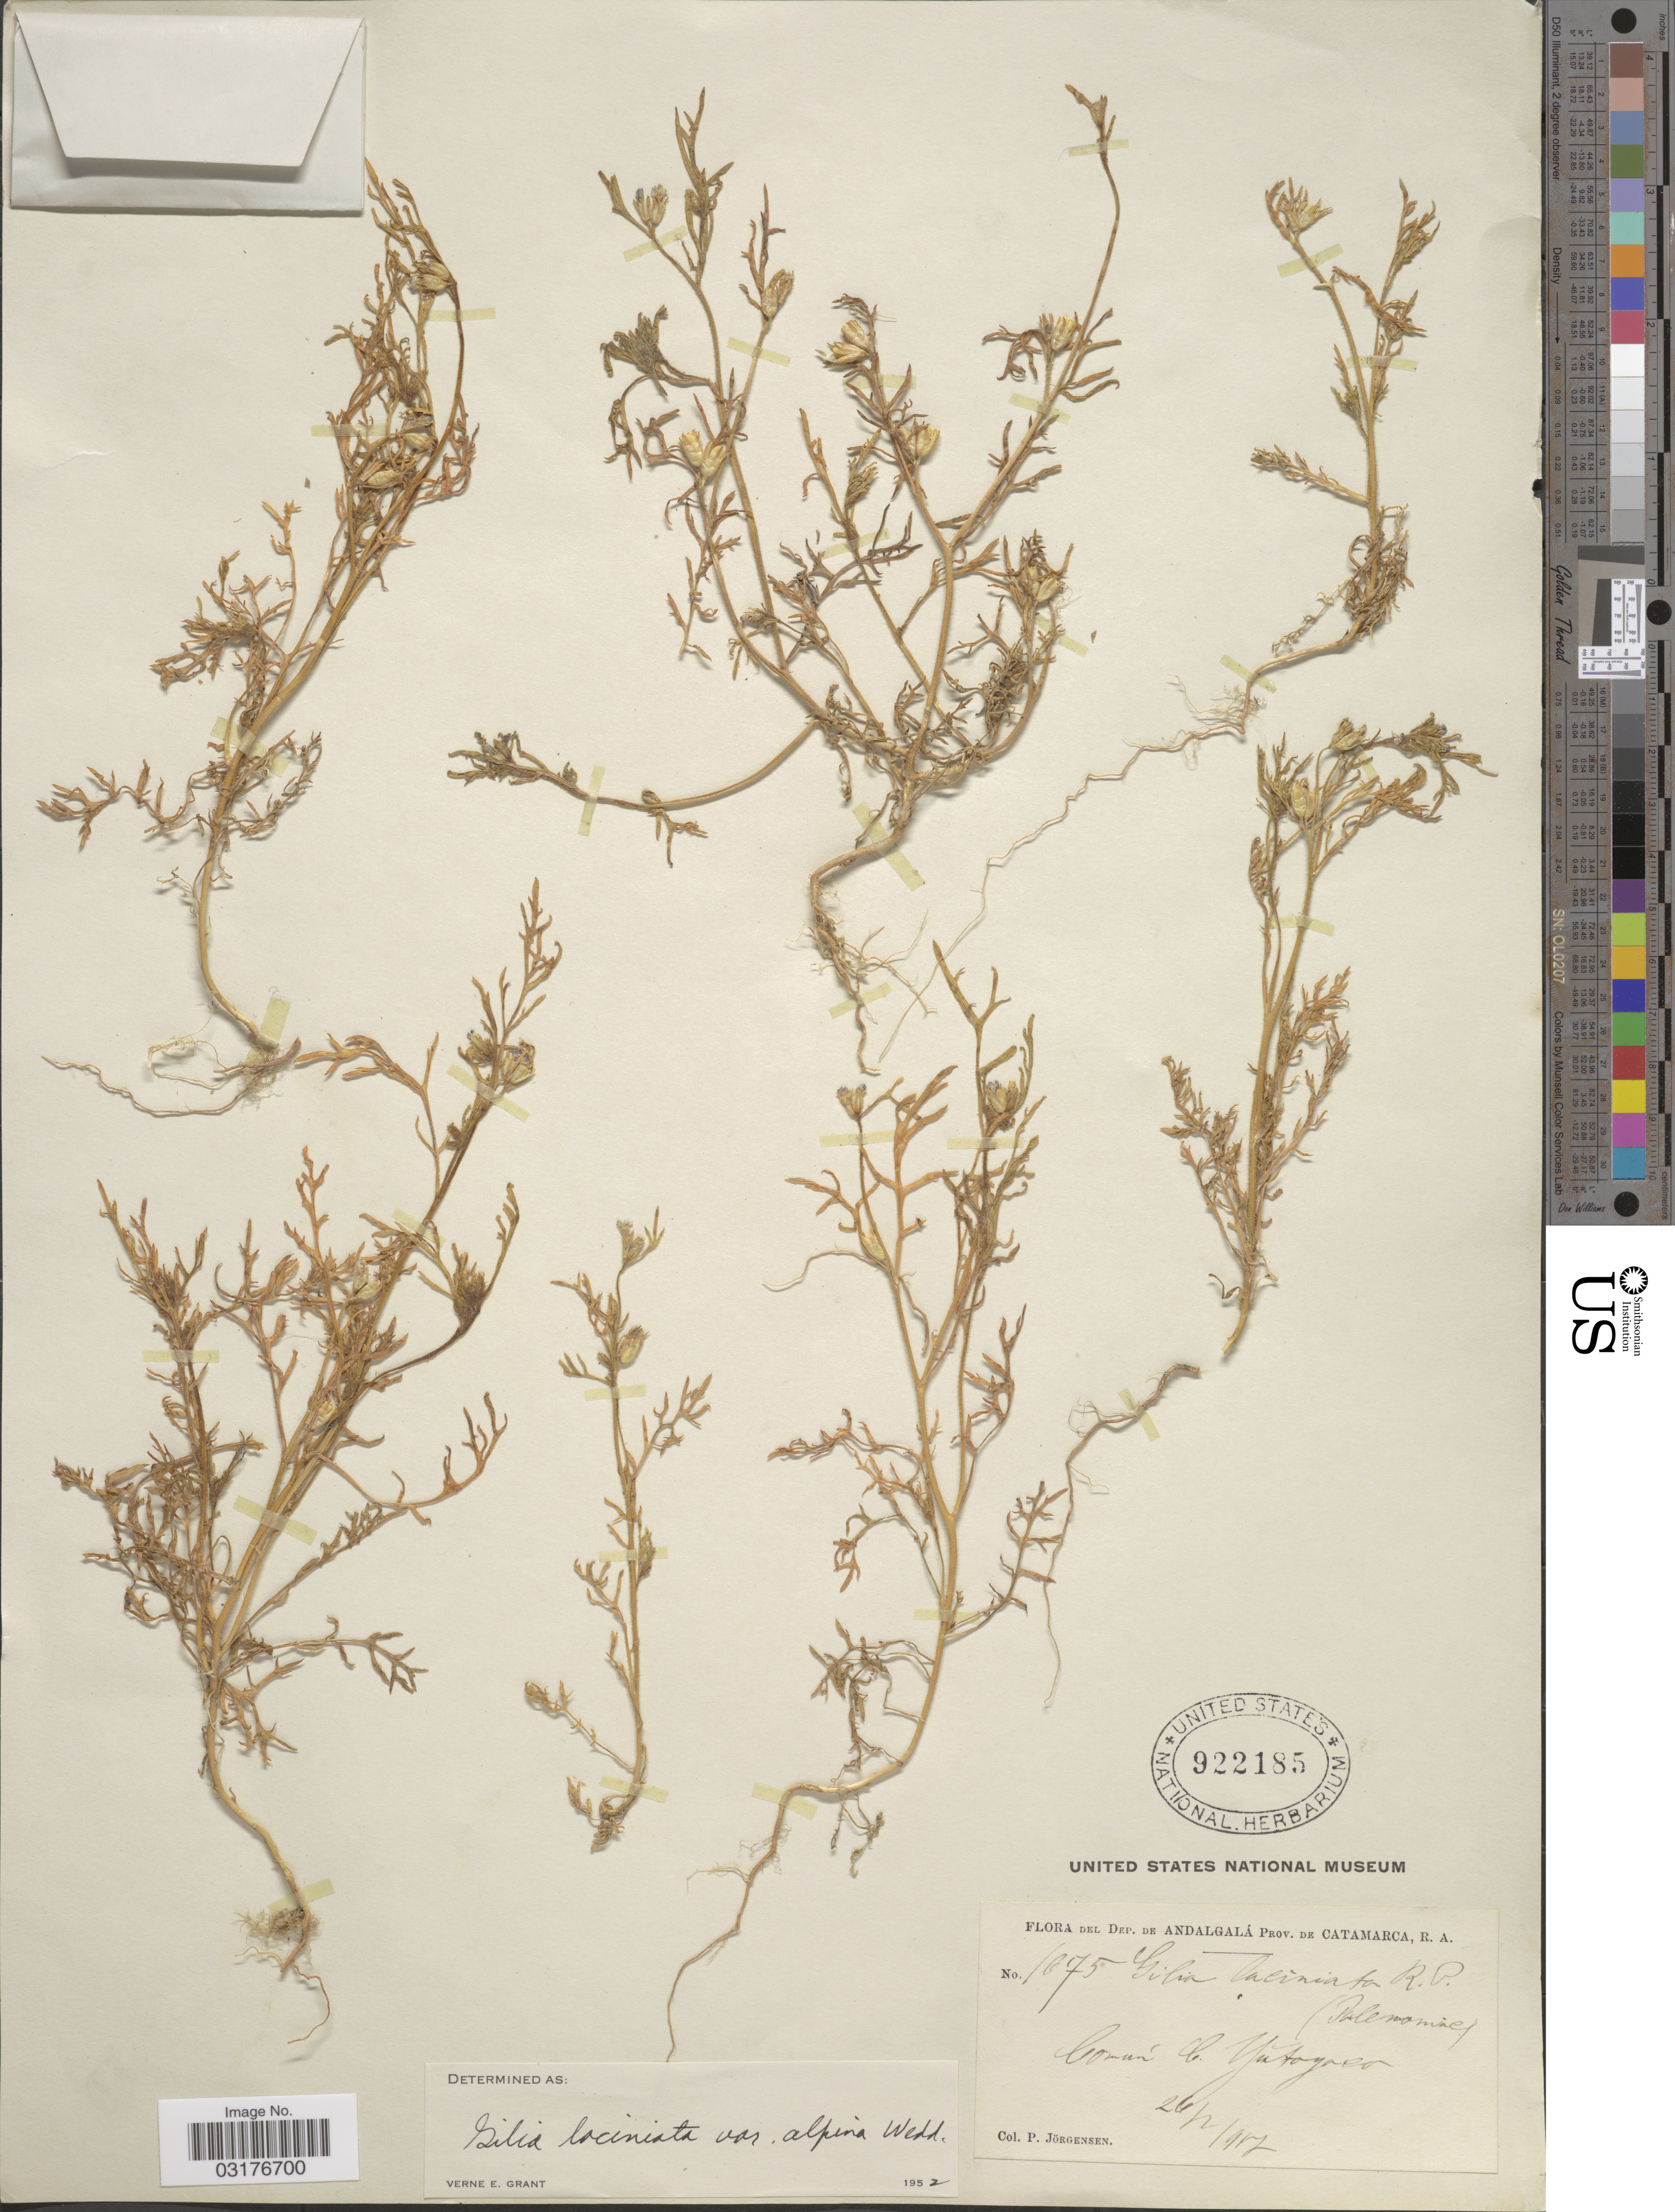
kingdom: Plantae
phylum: Tracheophyta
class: Magnoliopsida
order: Ericales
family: Polemoniaceae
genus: Gilia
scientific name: Gilia laciniata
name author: Ruiz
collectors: P. Jörgensen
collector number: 1675*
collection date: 1917-02-26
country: Argentina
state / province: Catamarca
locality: Dep. de Andalgalá. Común C. Yutoyaco.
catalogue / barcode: US 922185